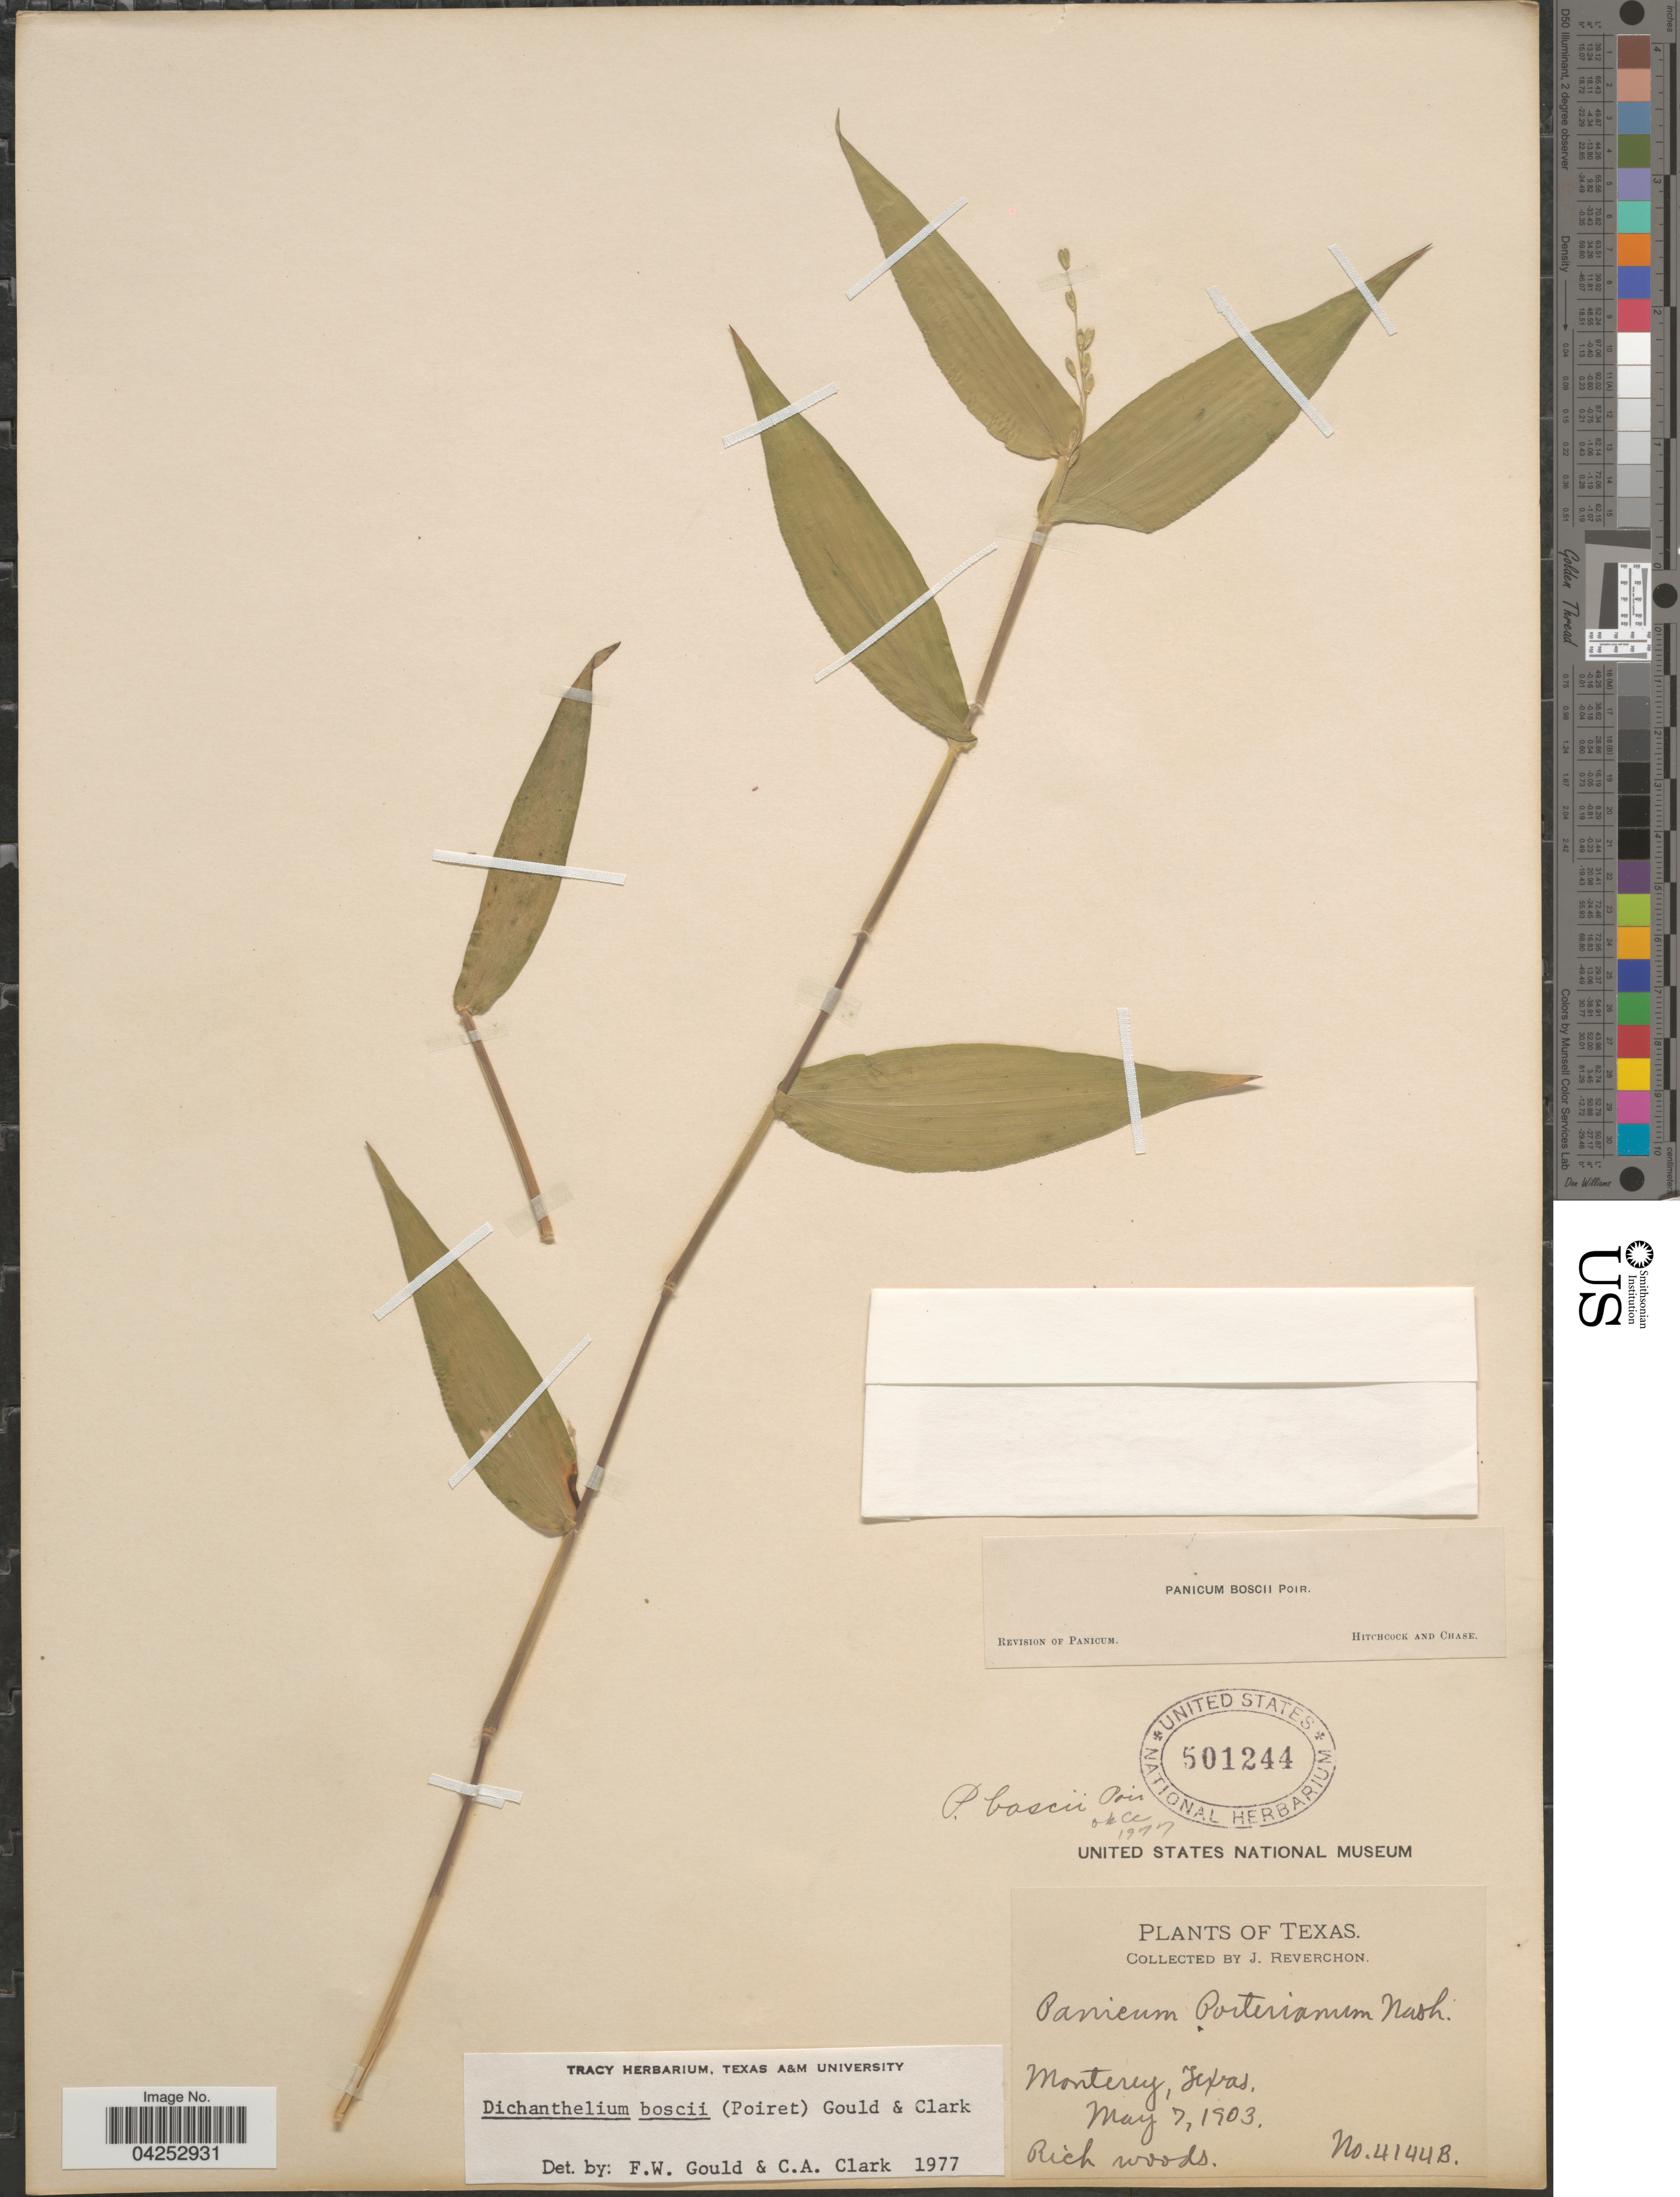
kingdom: Plantae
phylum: Tracheophyta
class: Liliopsida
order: Poales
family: Poaceae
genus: Dichanthelium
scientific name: Dichanthelium boscii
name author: (Poir.) Gould & C.A. Clark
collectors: J. Reverchon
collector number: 4144B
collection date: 1903-05-07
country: United States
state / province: Texas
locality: Monterey.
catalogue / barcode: US 501244